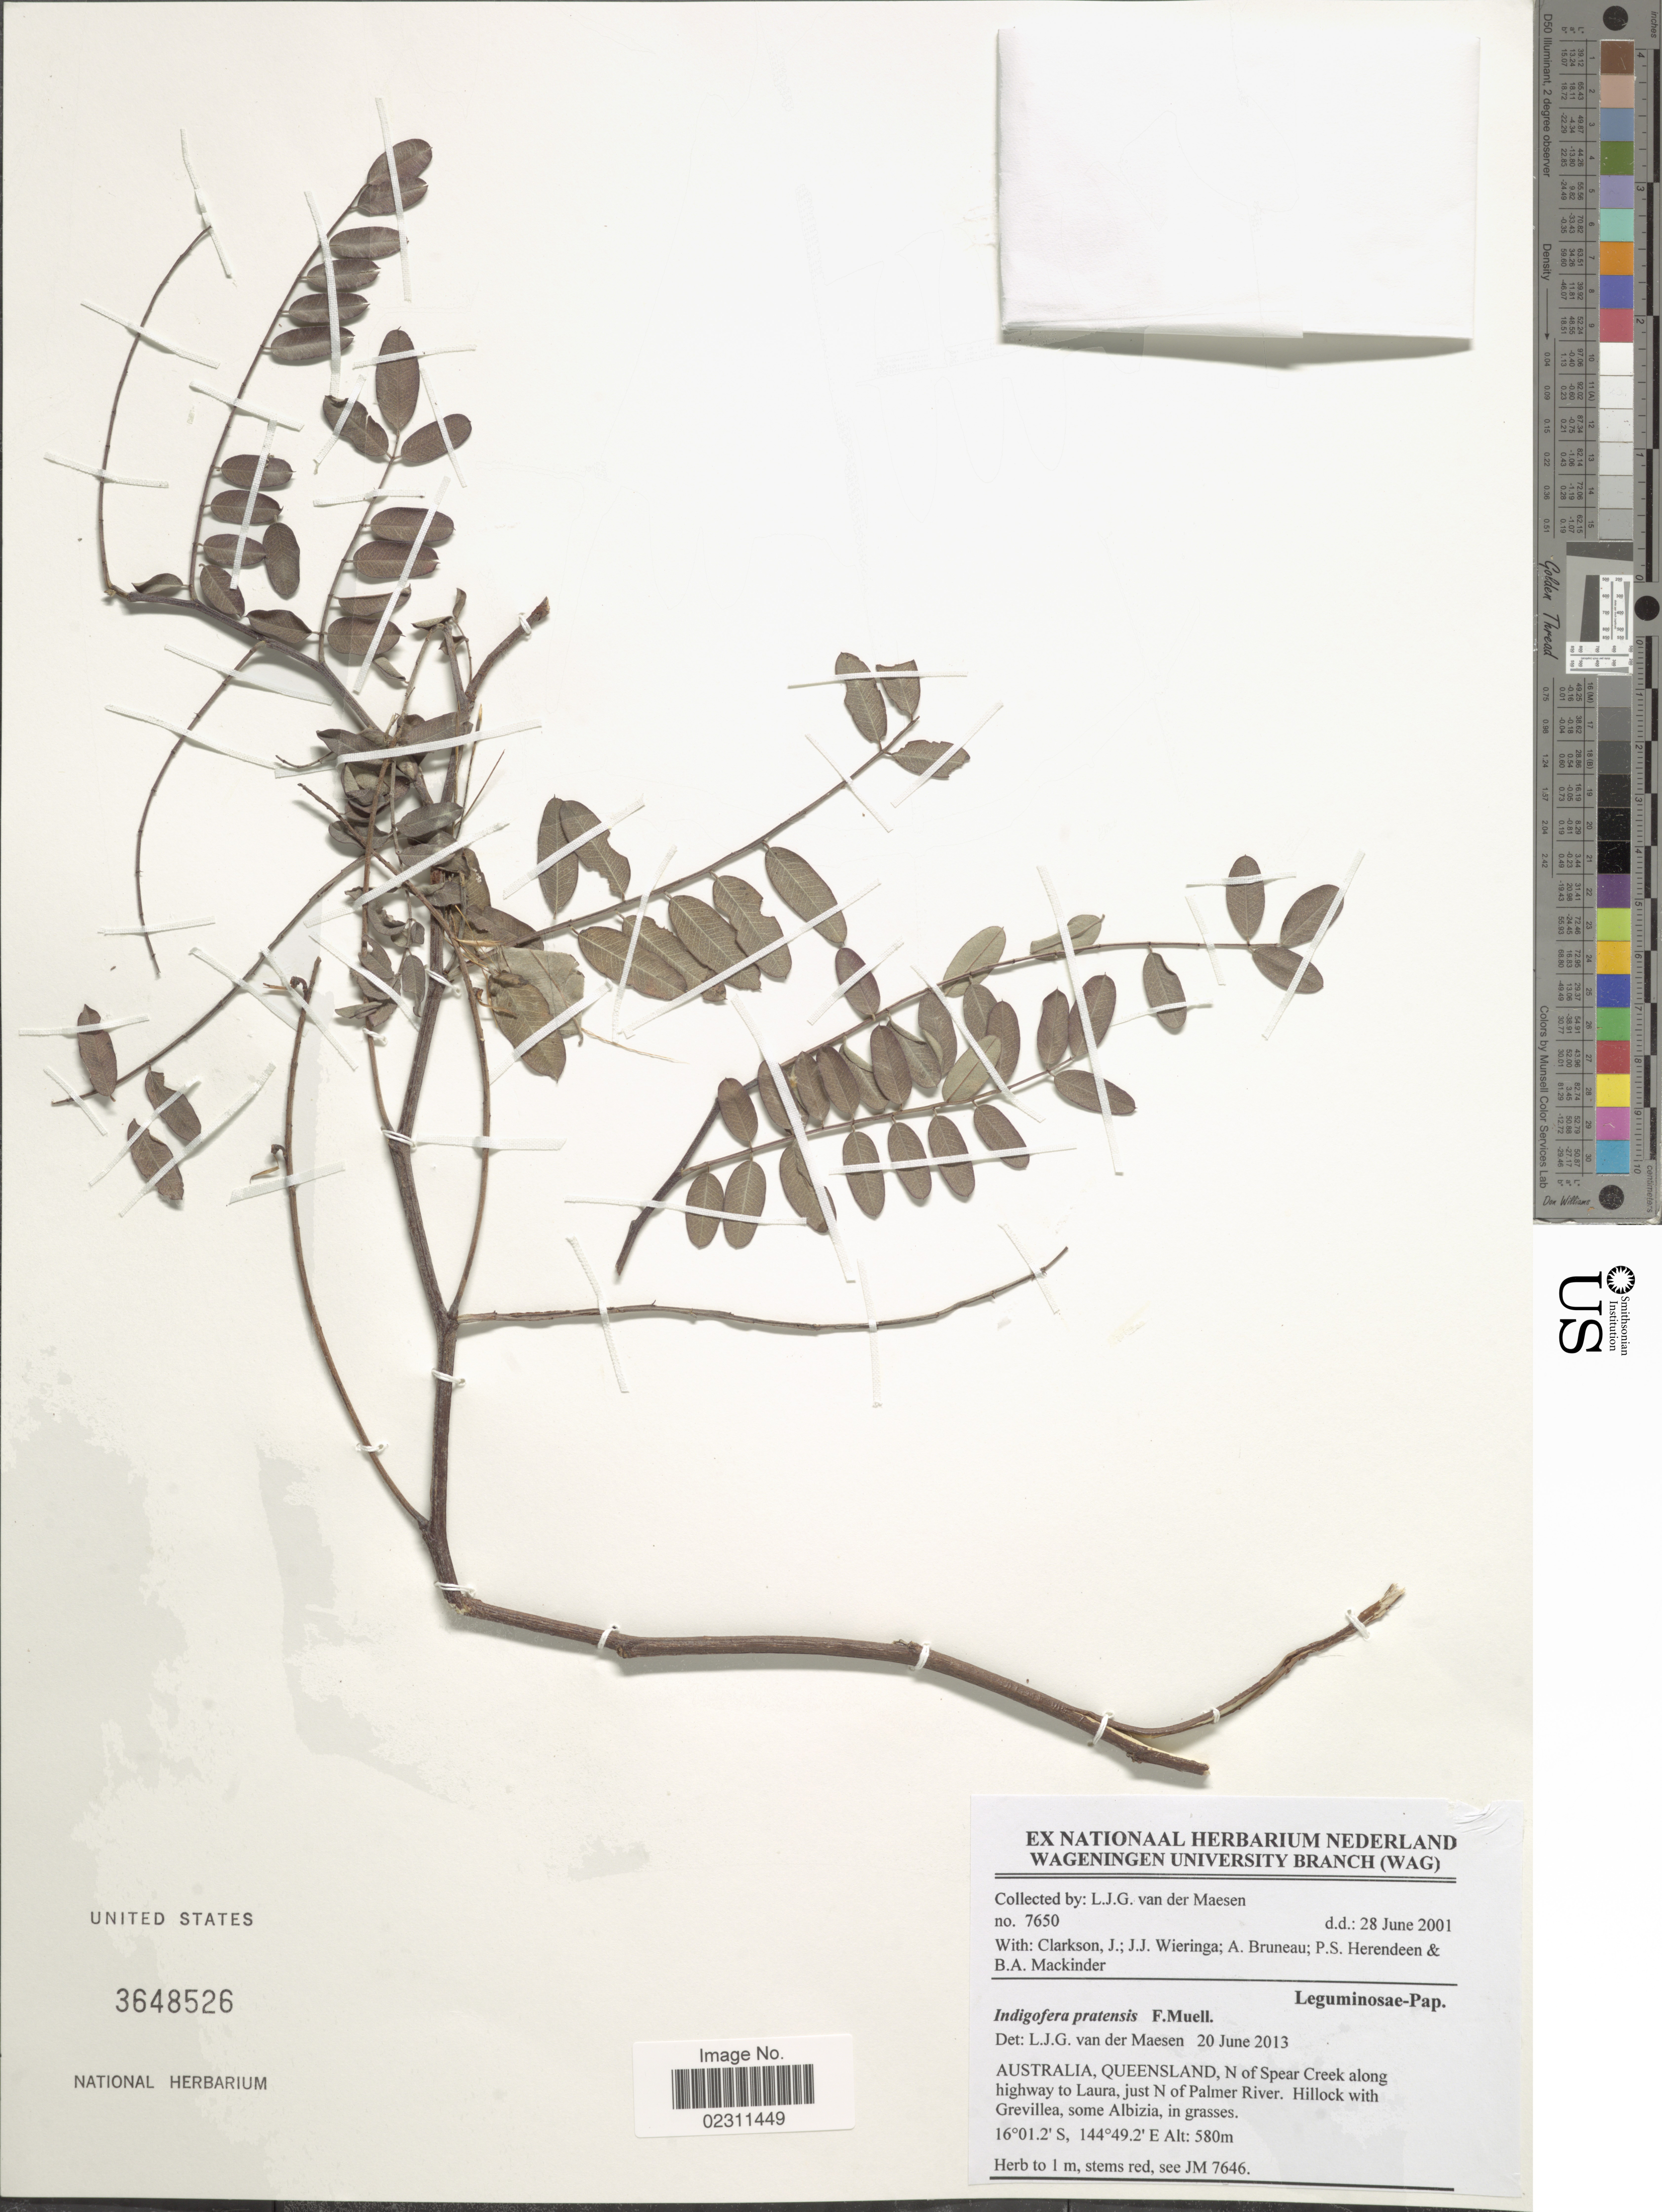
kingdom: Plantae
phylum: Tracheophyta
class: Magnoliopsida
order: Fabales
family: Fabaceae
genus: Indigofera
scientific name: Indigofera pratensis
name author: F. Muell.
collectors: L. van der Maesen, J. Clarkson, J. Wieringa, A. Bruneau & et al.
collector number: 7650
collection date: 2001-06-28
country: Australia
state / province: Queensland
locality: N of Spear Creek along highway to Laura, just N of Palmer River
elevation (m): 580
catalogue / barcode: US 3648526